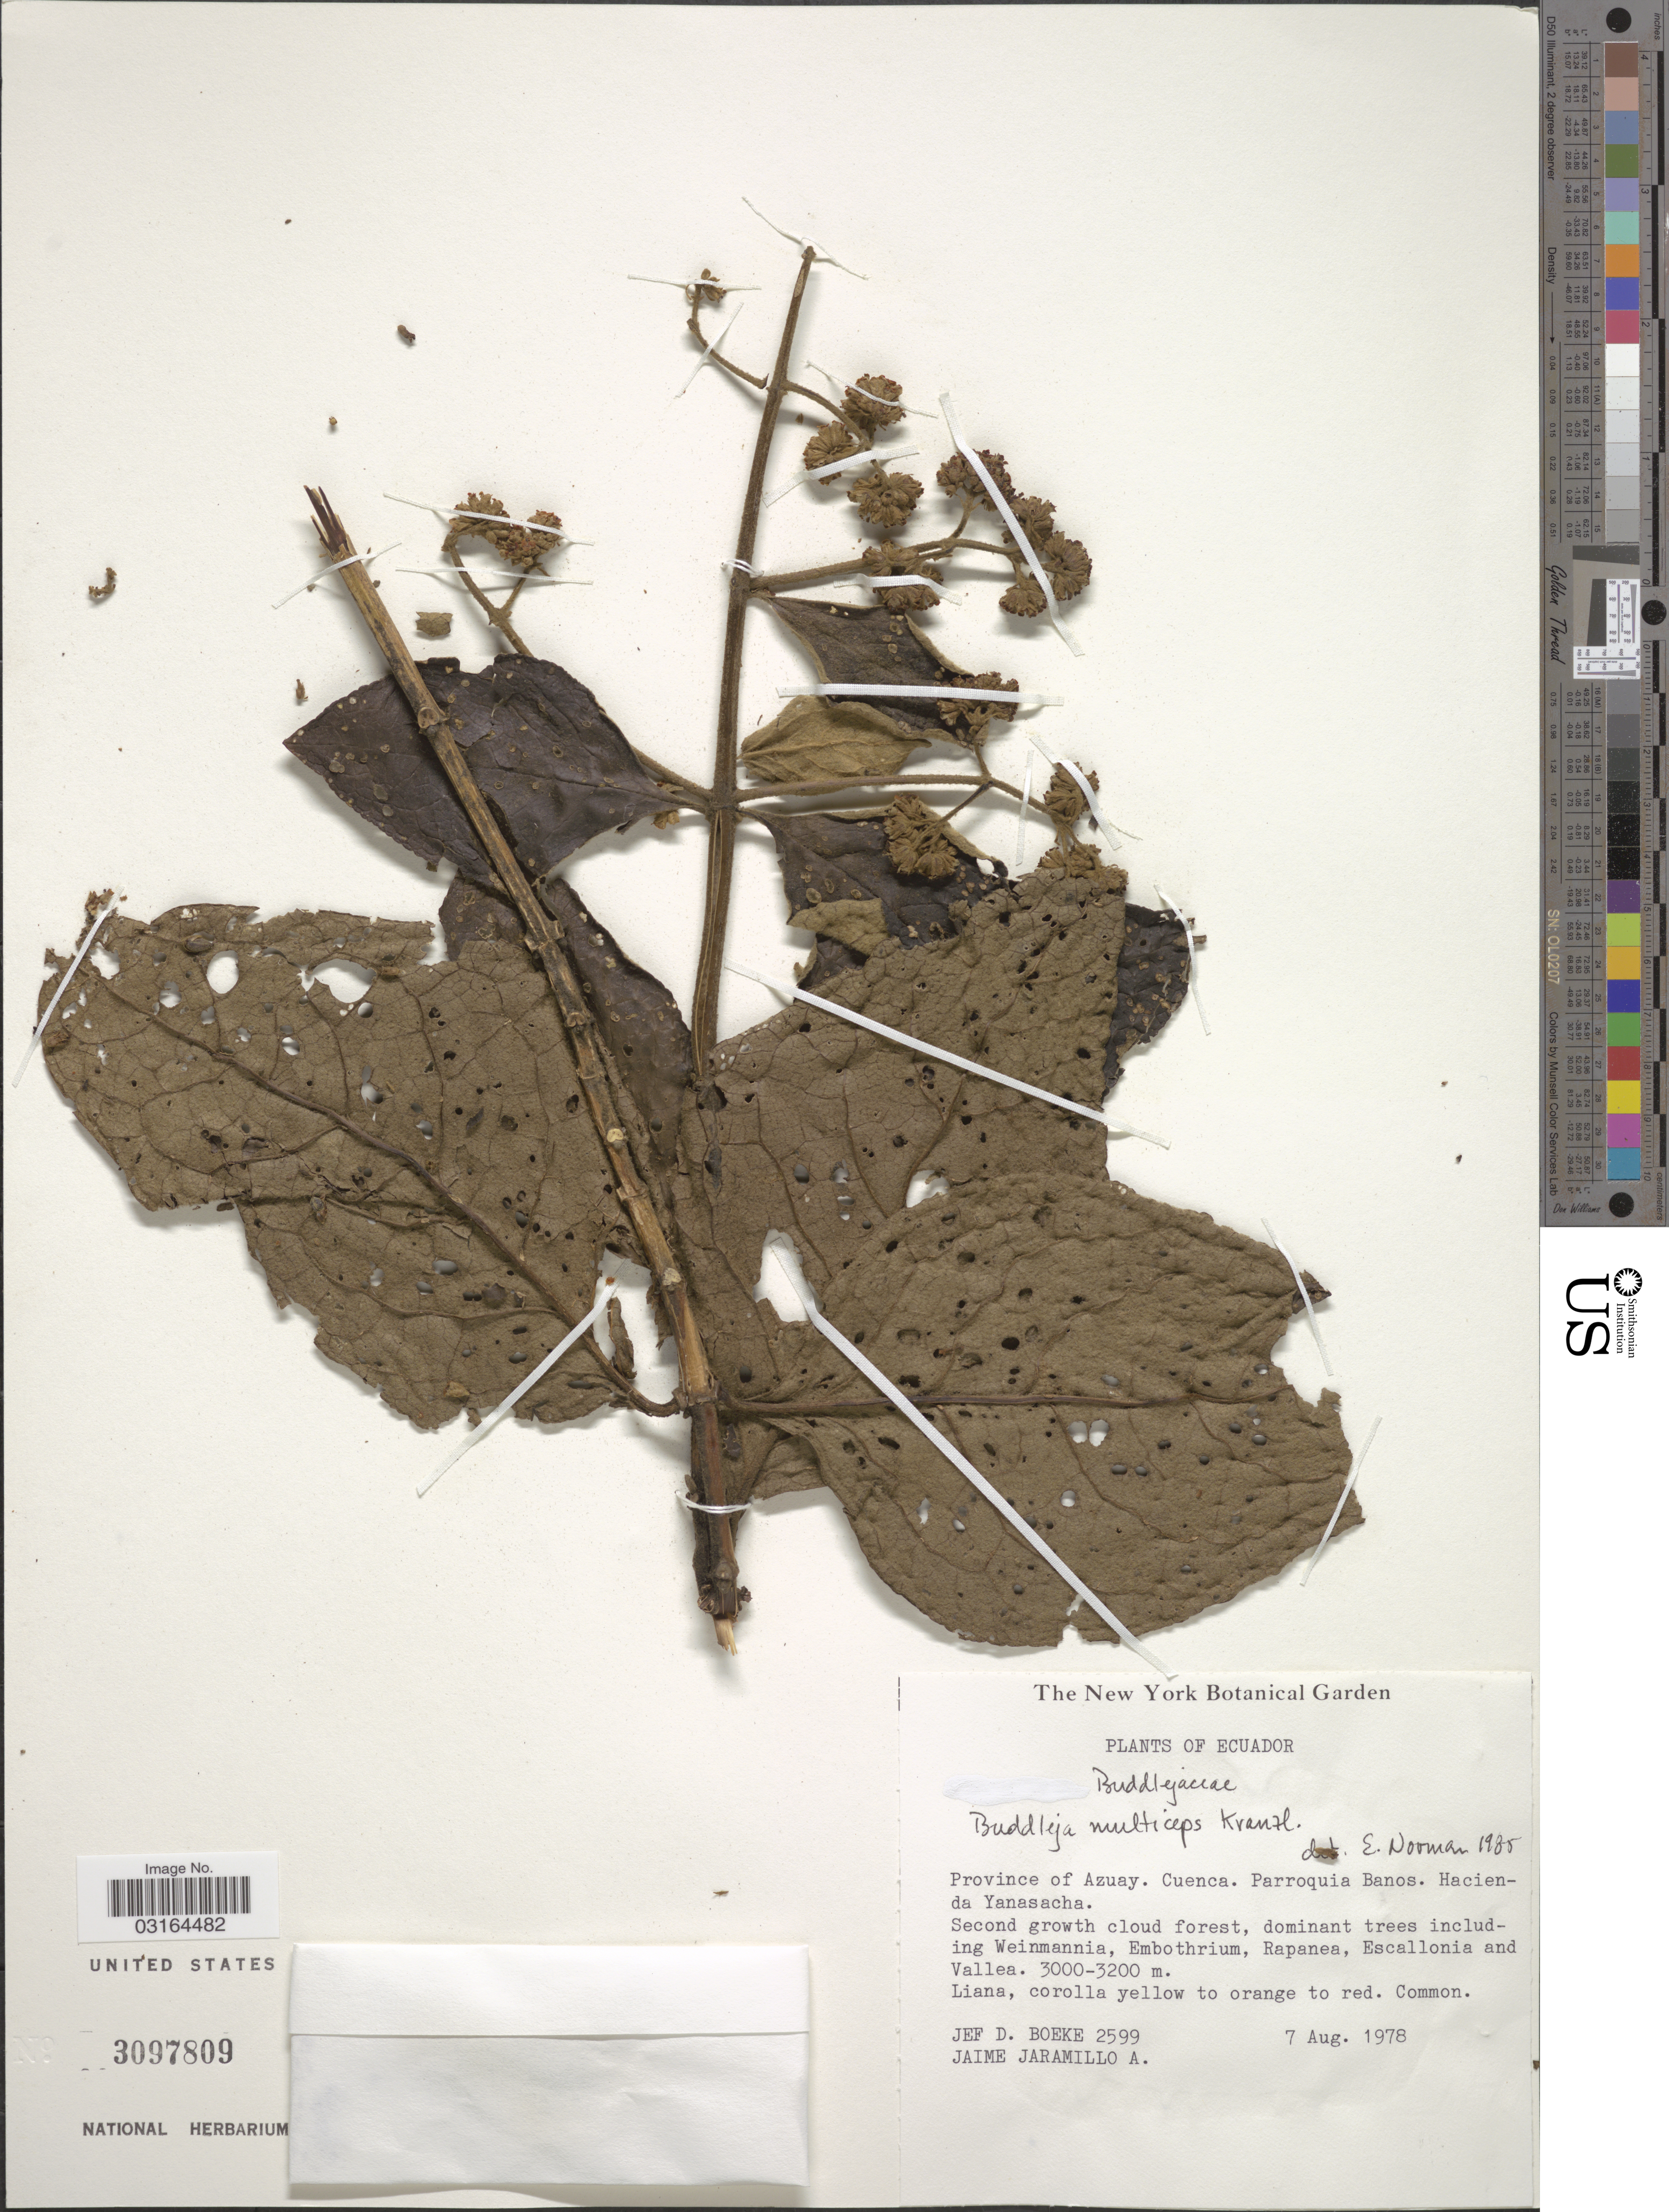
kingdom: Plantae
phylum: Tracheophyta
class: Magnoliopsida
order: Lamiales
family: Scrophulariaceae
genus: Buddleja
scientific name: Buddleja multiceps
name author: Kraenzl.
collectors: J. Boeke & J. L. Jaramillo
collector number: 2599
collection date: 1978-08-07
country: Ecuador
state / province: Azuay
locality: Province of Azuay. Cuenca. Parroquia Banos. Hacienda Yanasacha.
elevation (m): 3000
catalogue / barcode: US 3097809